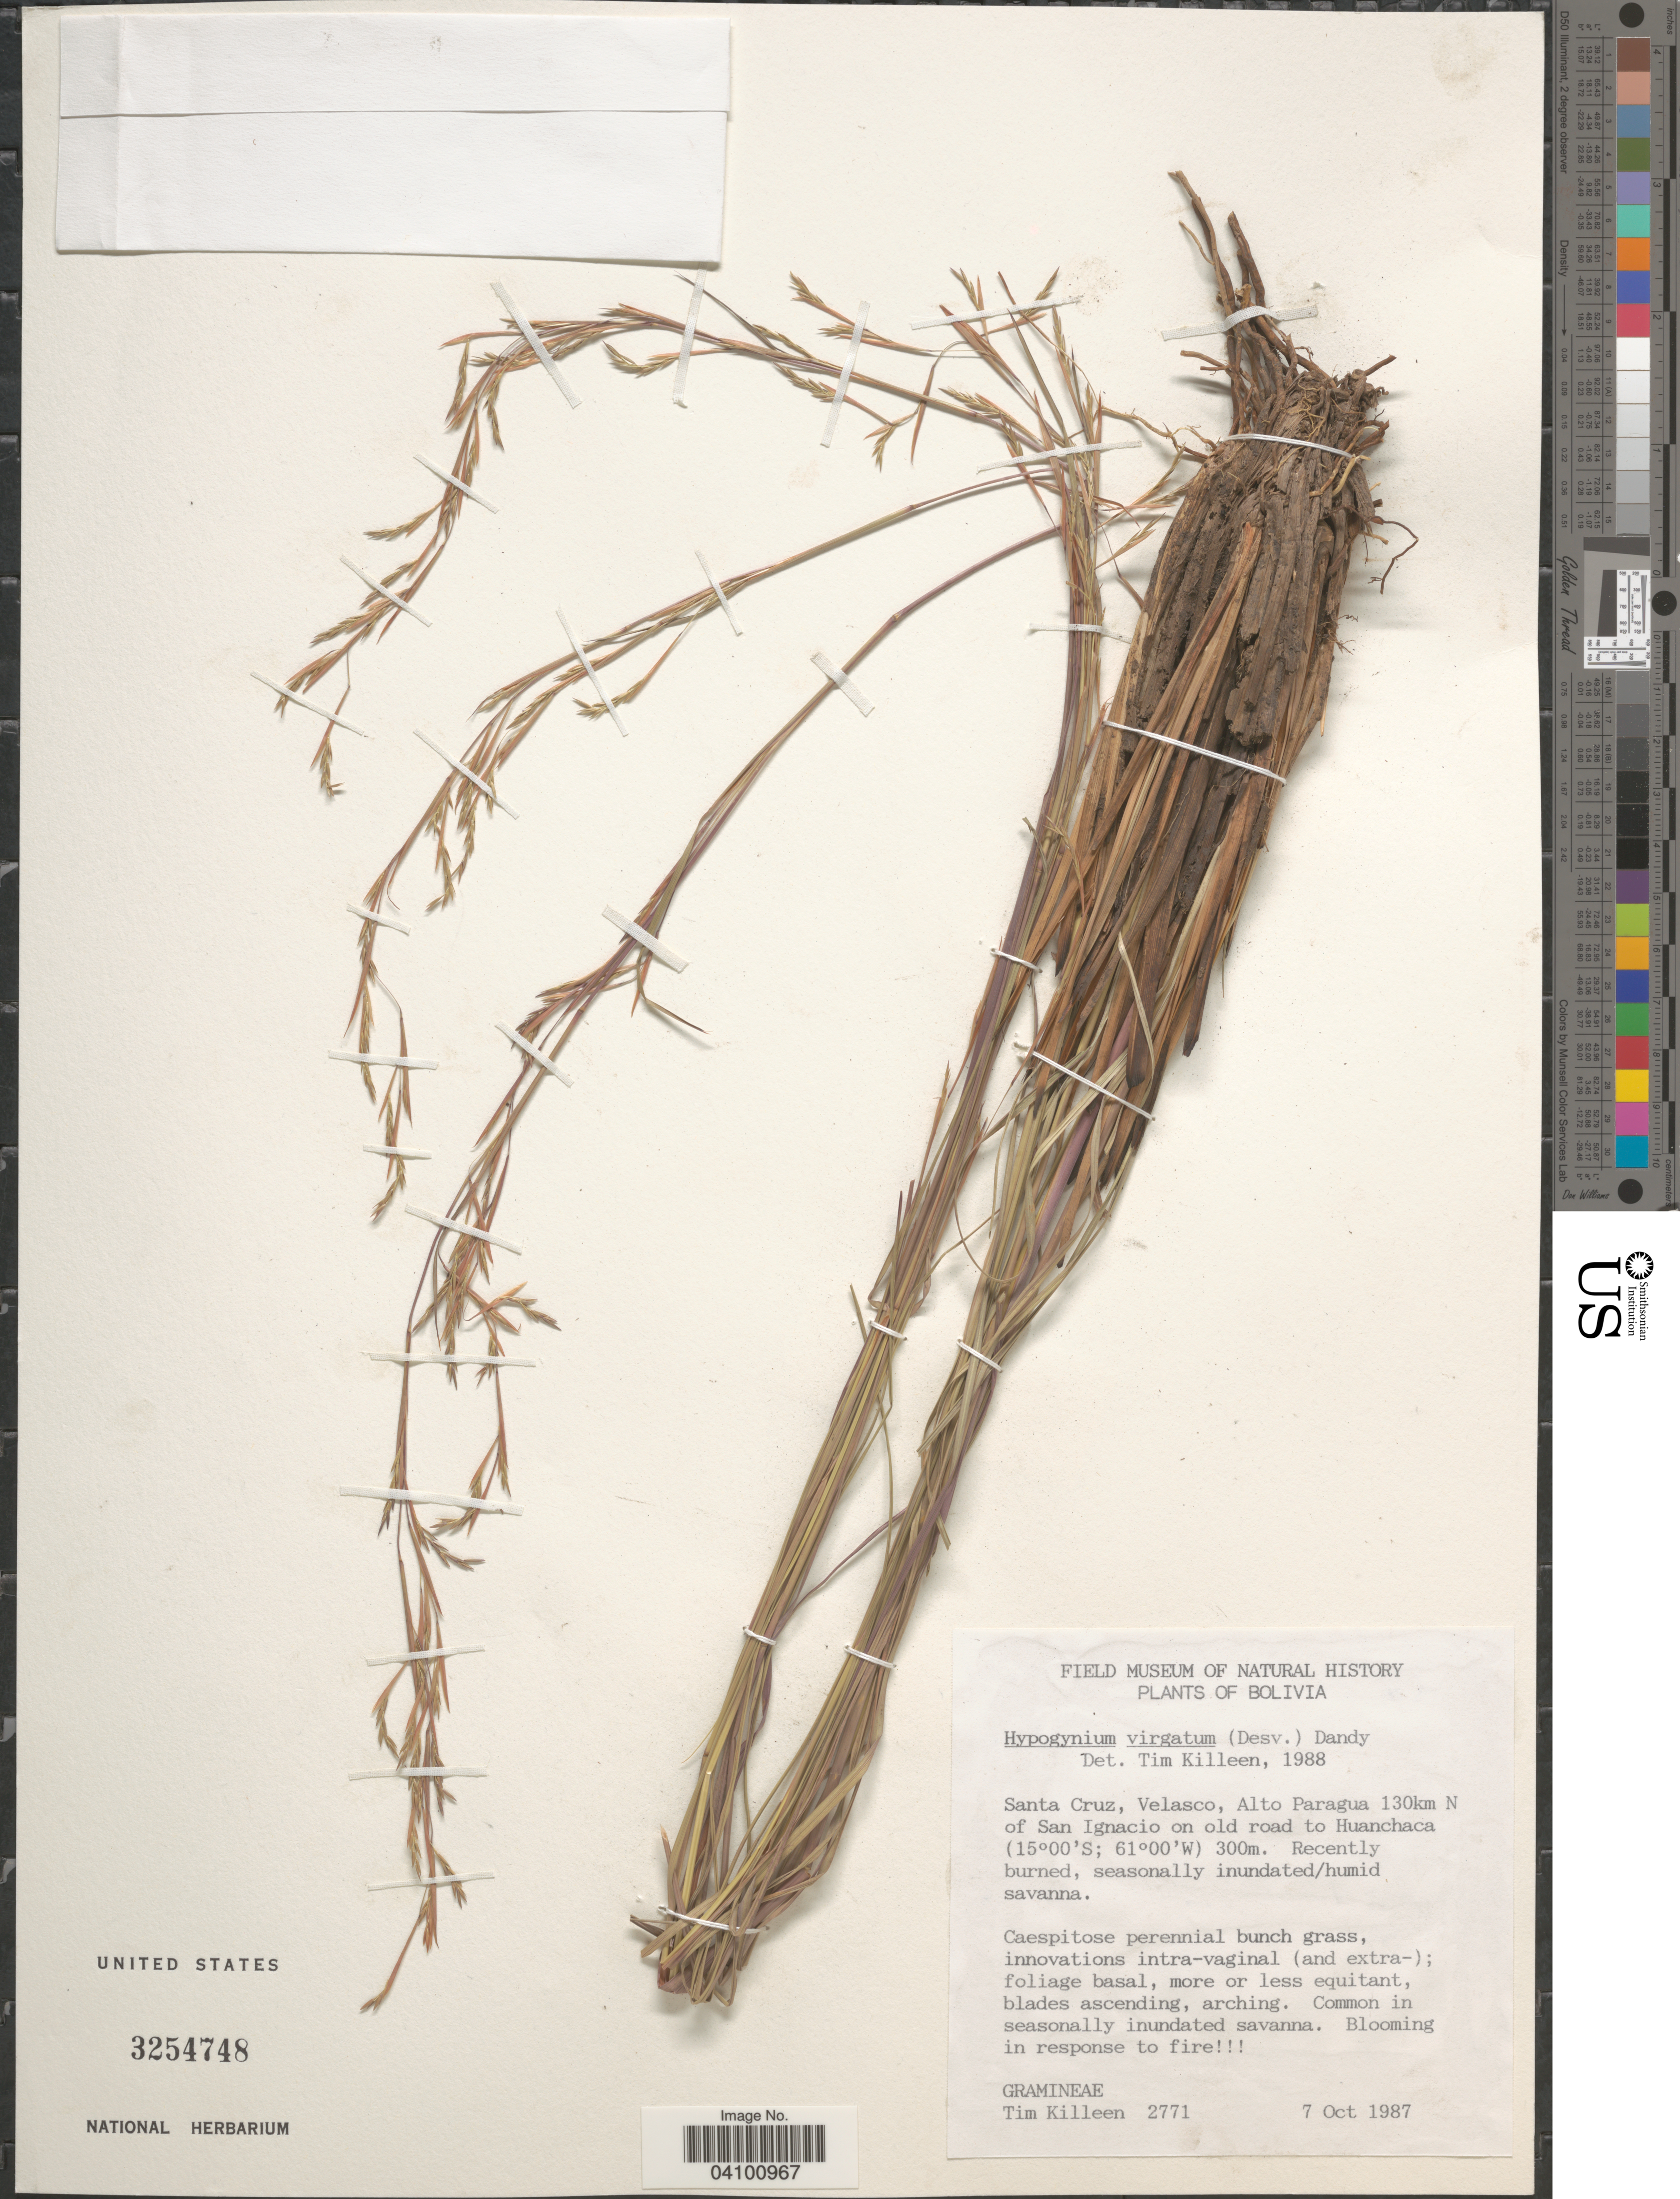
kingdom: Plantae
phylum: Tracheophyta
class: Liliopsida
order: Poales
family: Poaceae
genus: Andropogon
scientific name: Andropogon virgatus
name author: Desv. ex Ham.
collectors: T. J. Killeen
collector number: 2771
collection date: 1978-10-07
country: Bolivia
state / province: Santa Cruz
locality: Velasco, Alto Paragua 130km N of San Ignacio on old road to Huanchaca.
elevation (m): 300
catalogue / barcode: US 3254748